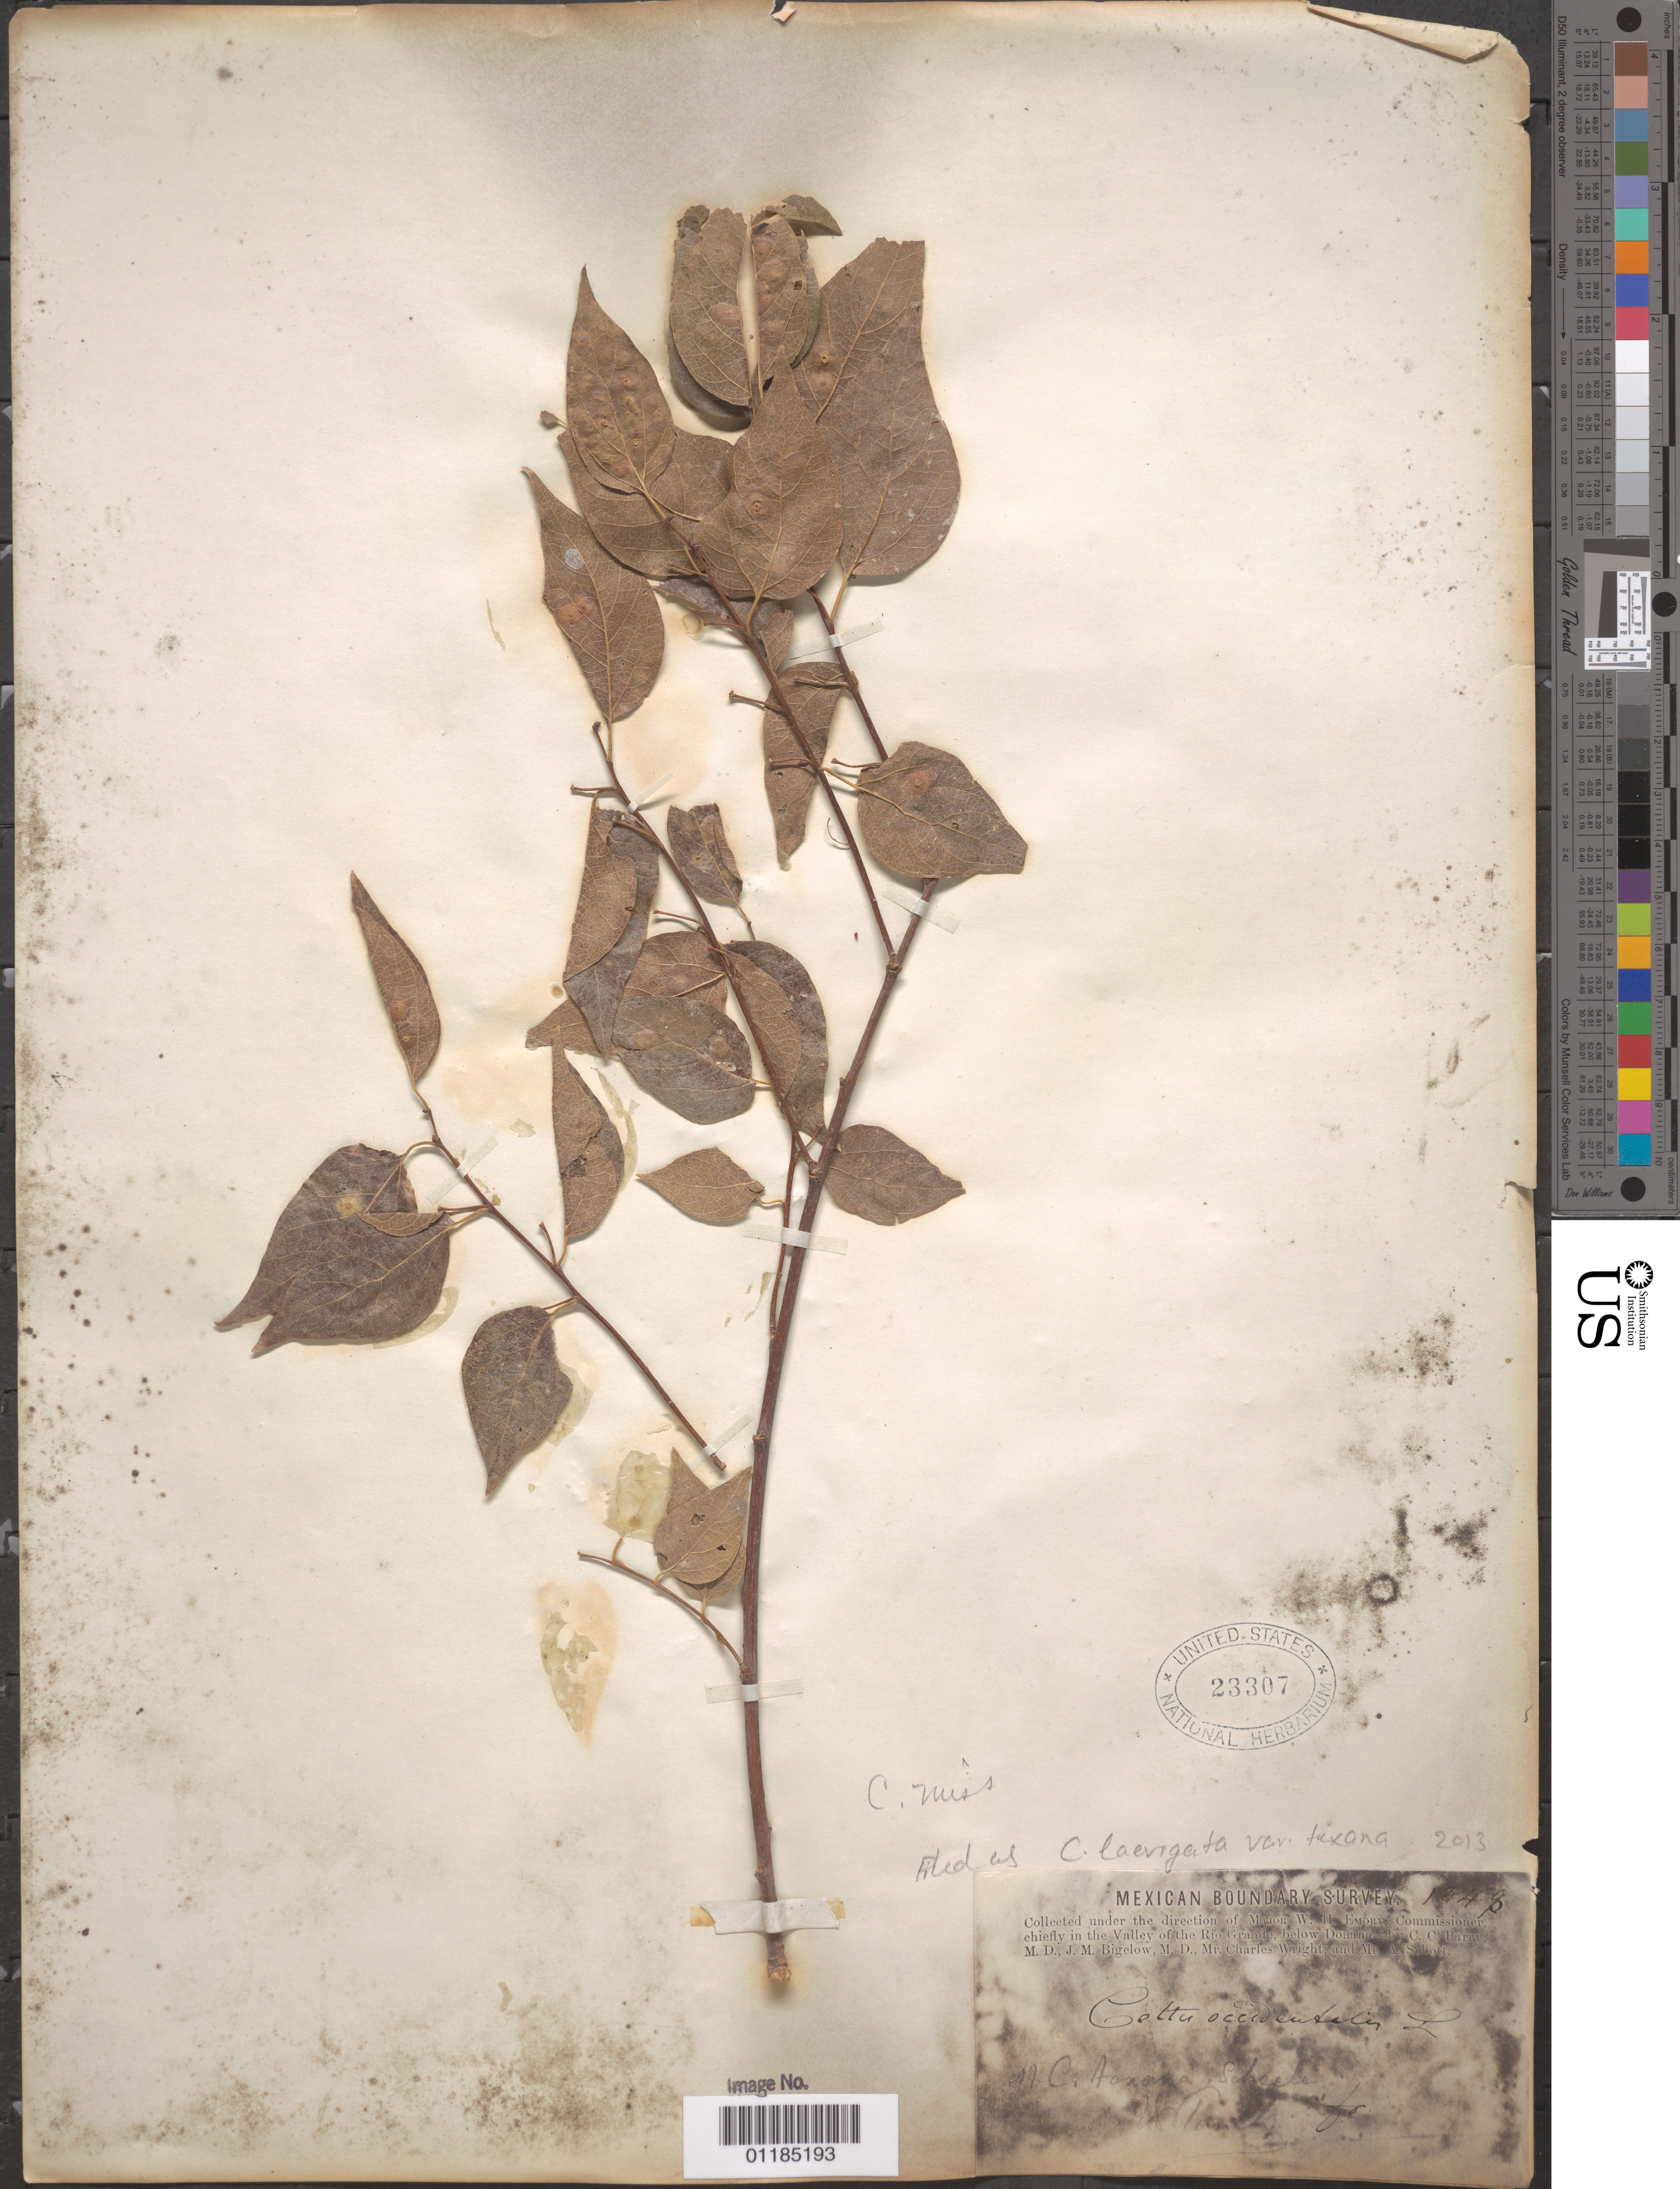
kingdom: Plantae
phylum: Tracheophyta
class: Magnoliopsida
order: Rosales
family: Cannabaceae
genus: Celtis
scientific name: Celtis laevigata var. texana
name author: Sarg.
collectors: C. C. Parry, J. M. Bigelow, C. Wright & A. C. V. Schott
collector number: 1348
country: United States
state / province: New Mexico / Texas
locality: Valley of the Rio Grande, below Doñana.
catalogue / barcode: US 23307